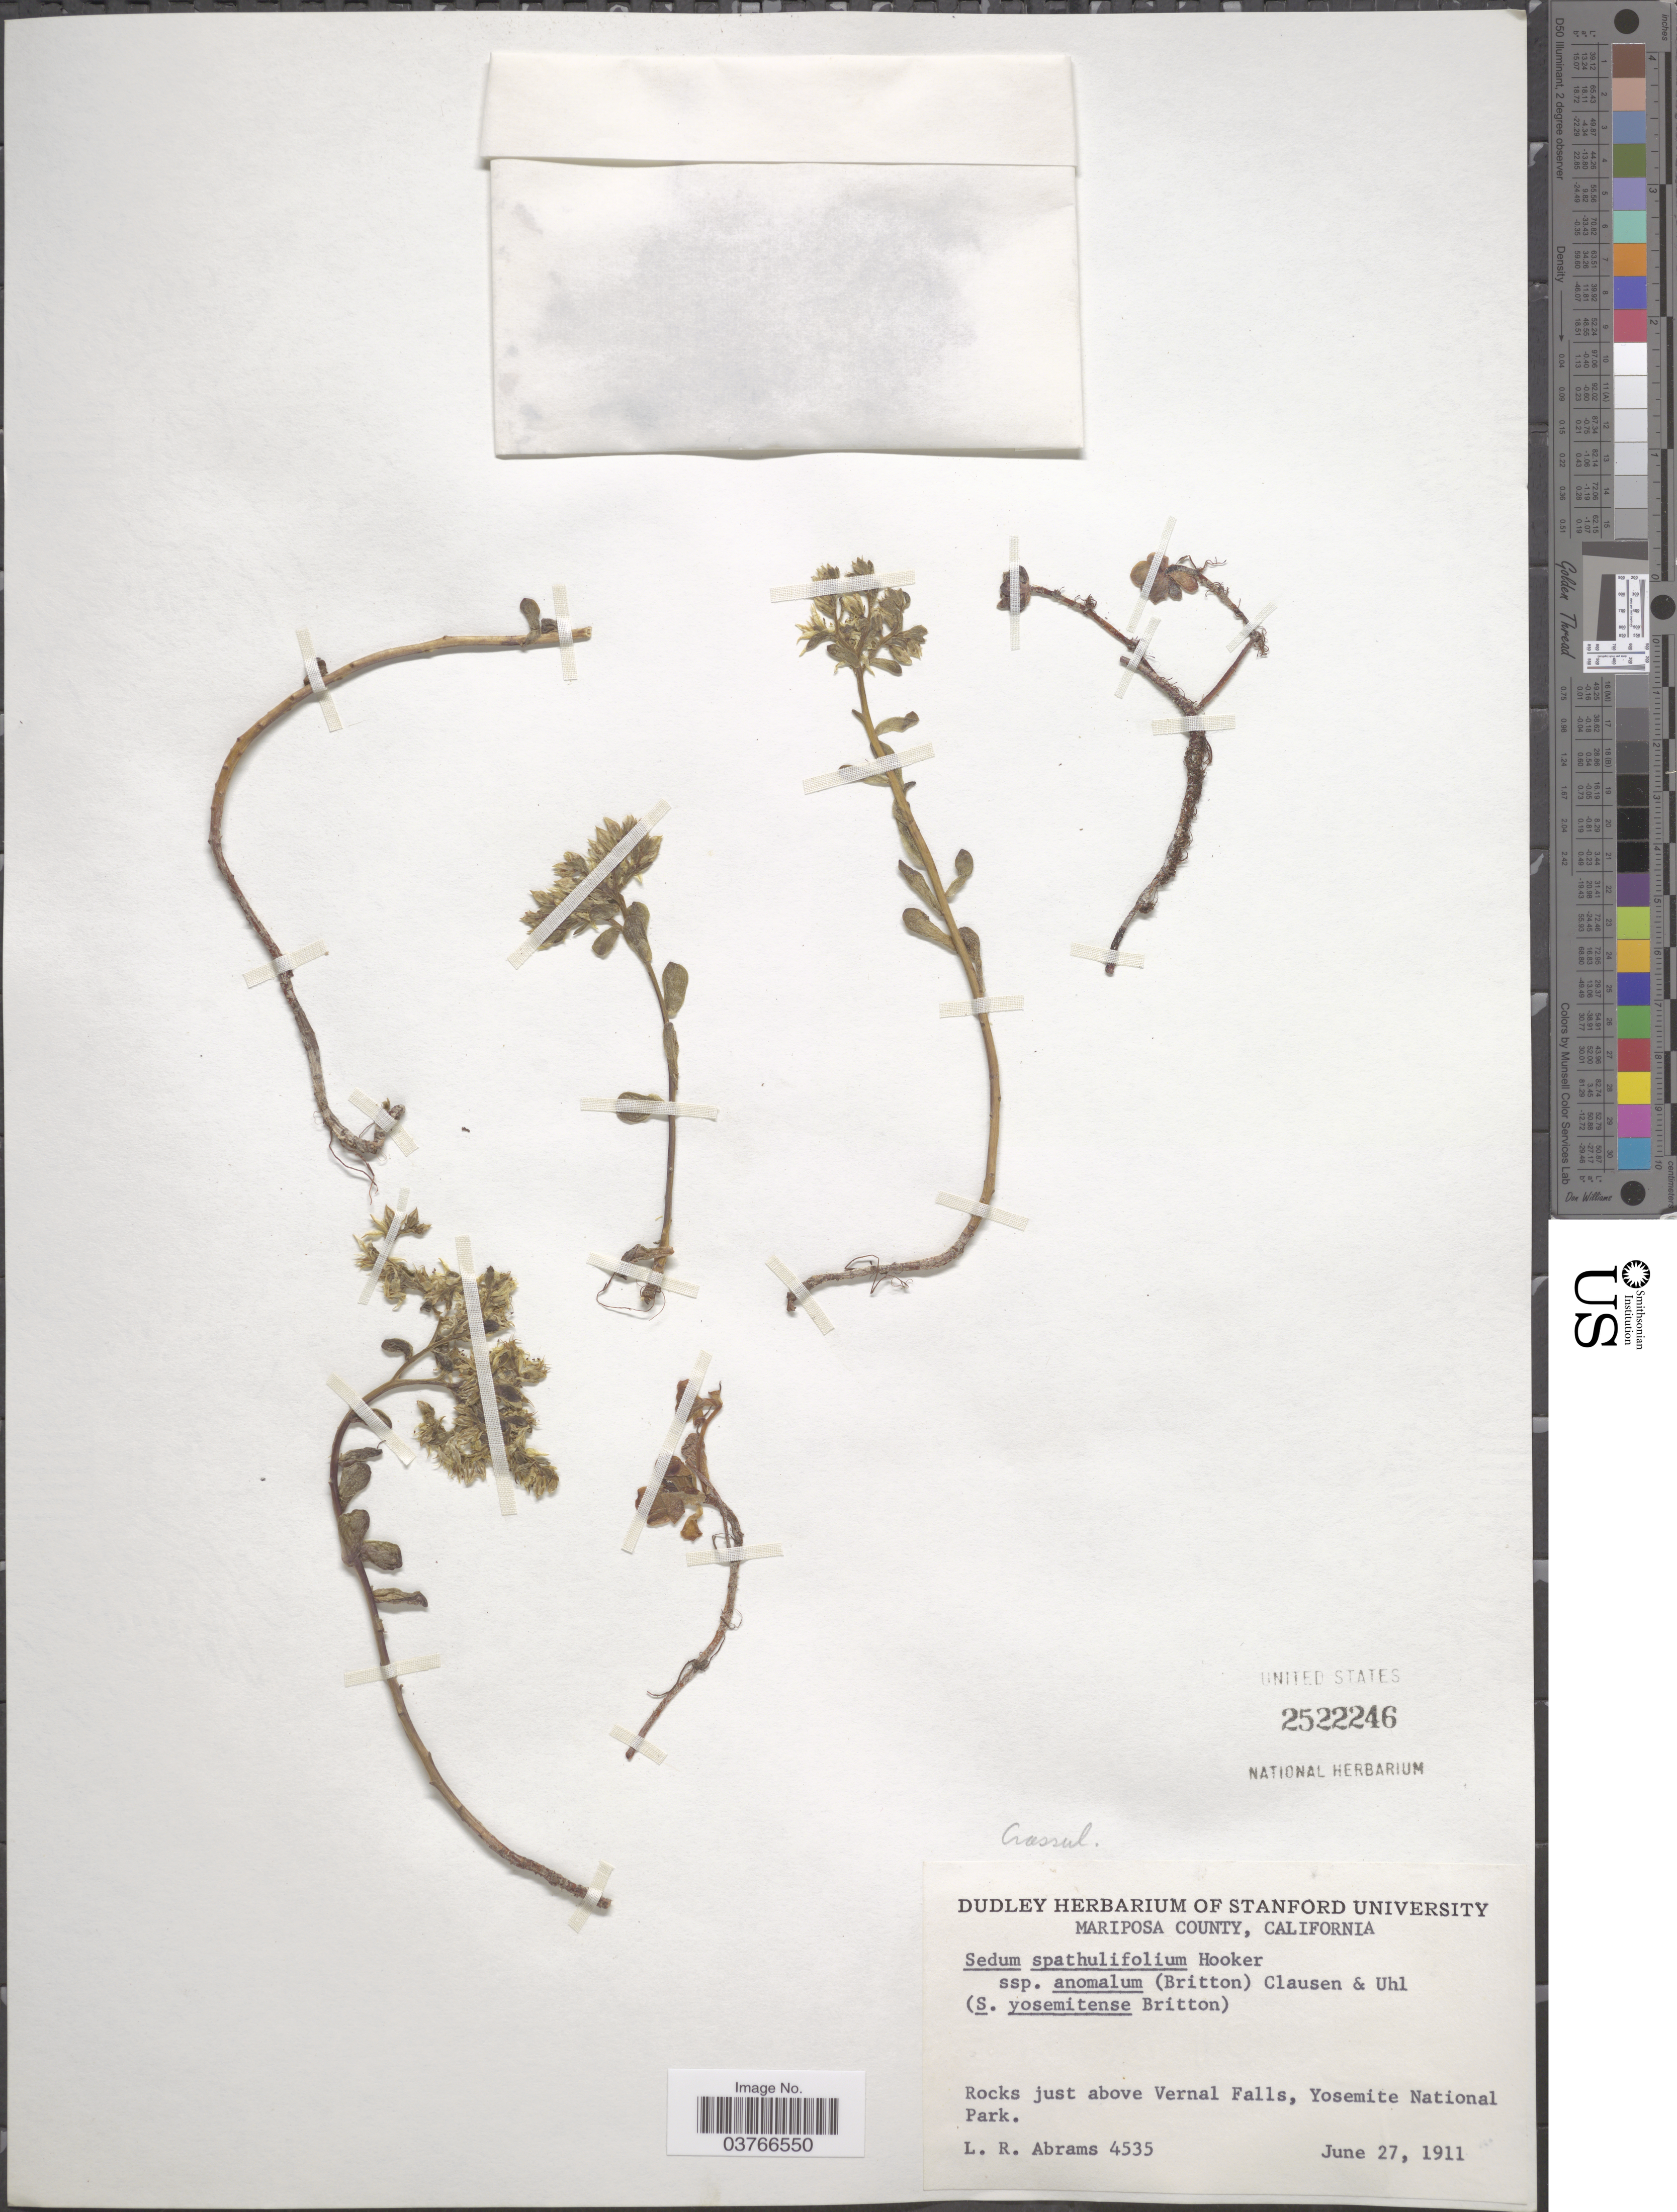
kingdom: Plantae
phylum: Tracheophyta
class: Magnoliopsida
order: Saxifragales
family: Crassulaceae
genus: Sedum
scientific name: Sedum spathulifolium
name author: Hook.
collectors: L. Abrams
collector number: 4535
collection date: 1911-06-27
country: United States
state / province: California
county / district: Mariposa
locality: Mariposa County. Rocks just above Vernal Falls, Yosemite National Park.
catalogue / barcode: US 2522246